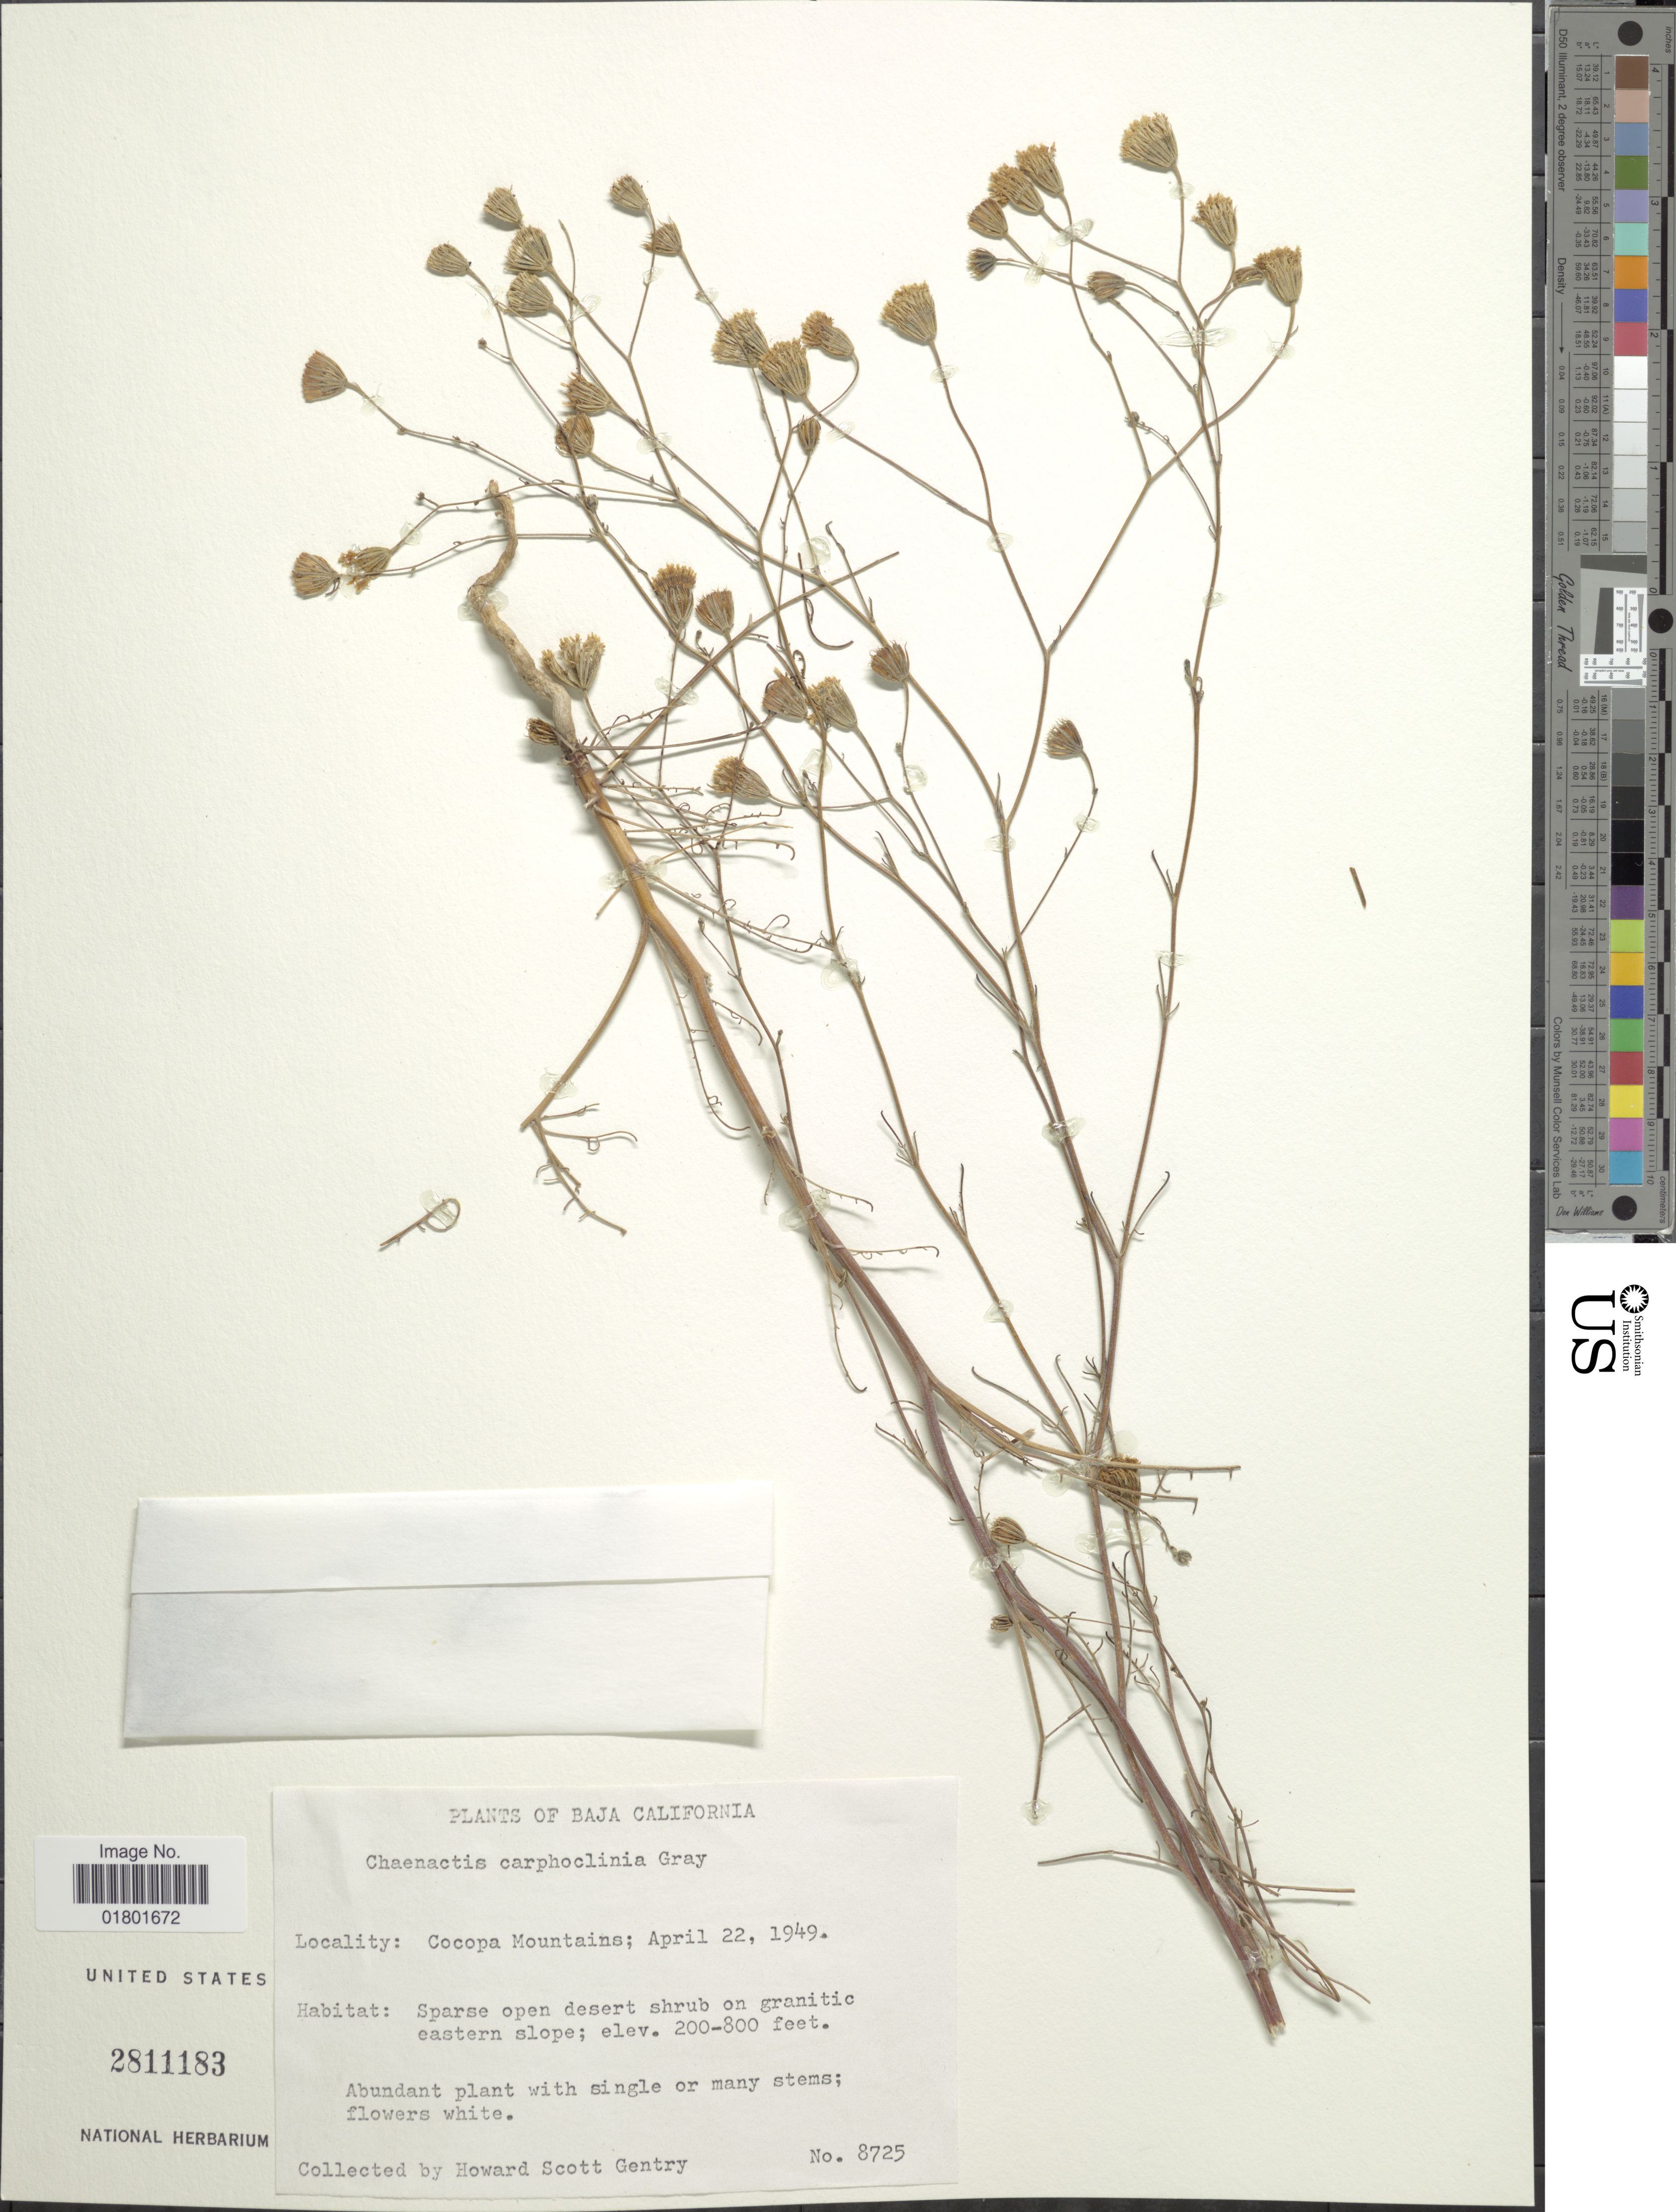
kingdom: Plantae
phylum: Tracheophyta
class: Magnoliopsida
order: Asterales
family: Asteraceae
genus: Chaenactis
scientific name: Chaenactis carphoclinia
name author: A. Gray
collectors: H. S. Gentry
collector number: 8725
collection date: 1949-04-22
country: Mexico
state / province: Baja California Sur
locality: Cocopa Mountains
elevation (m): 61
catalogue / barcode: US 2811183